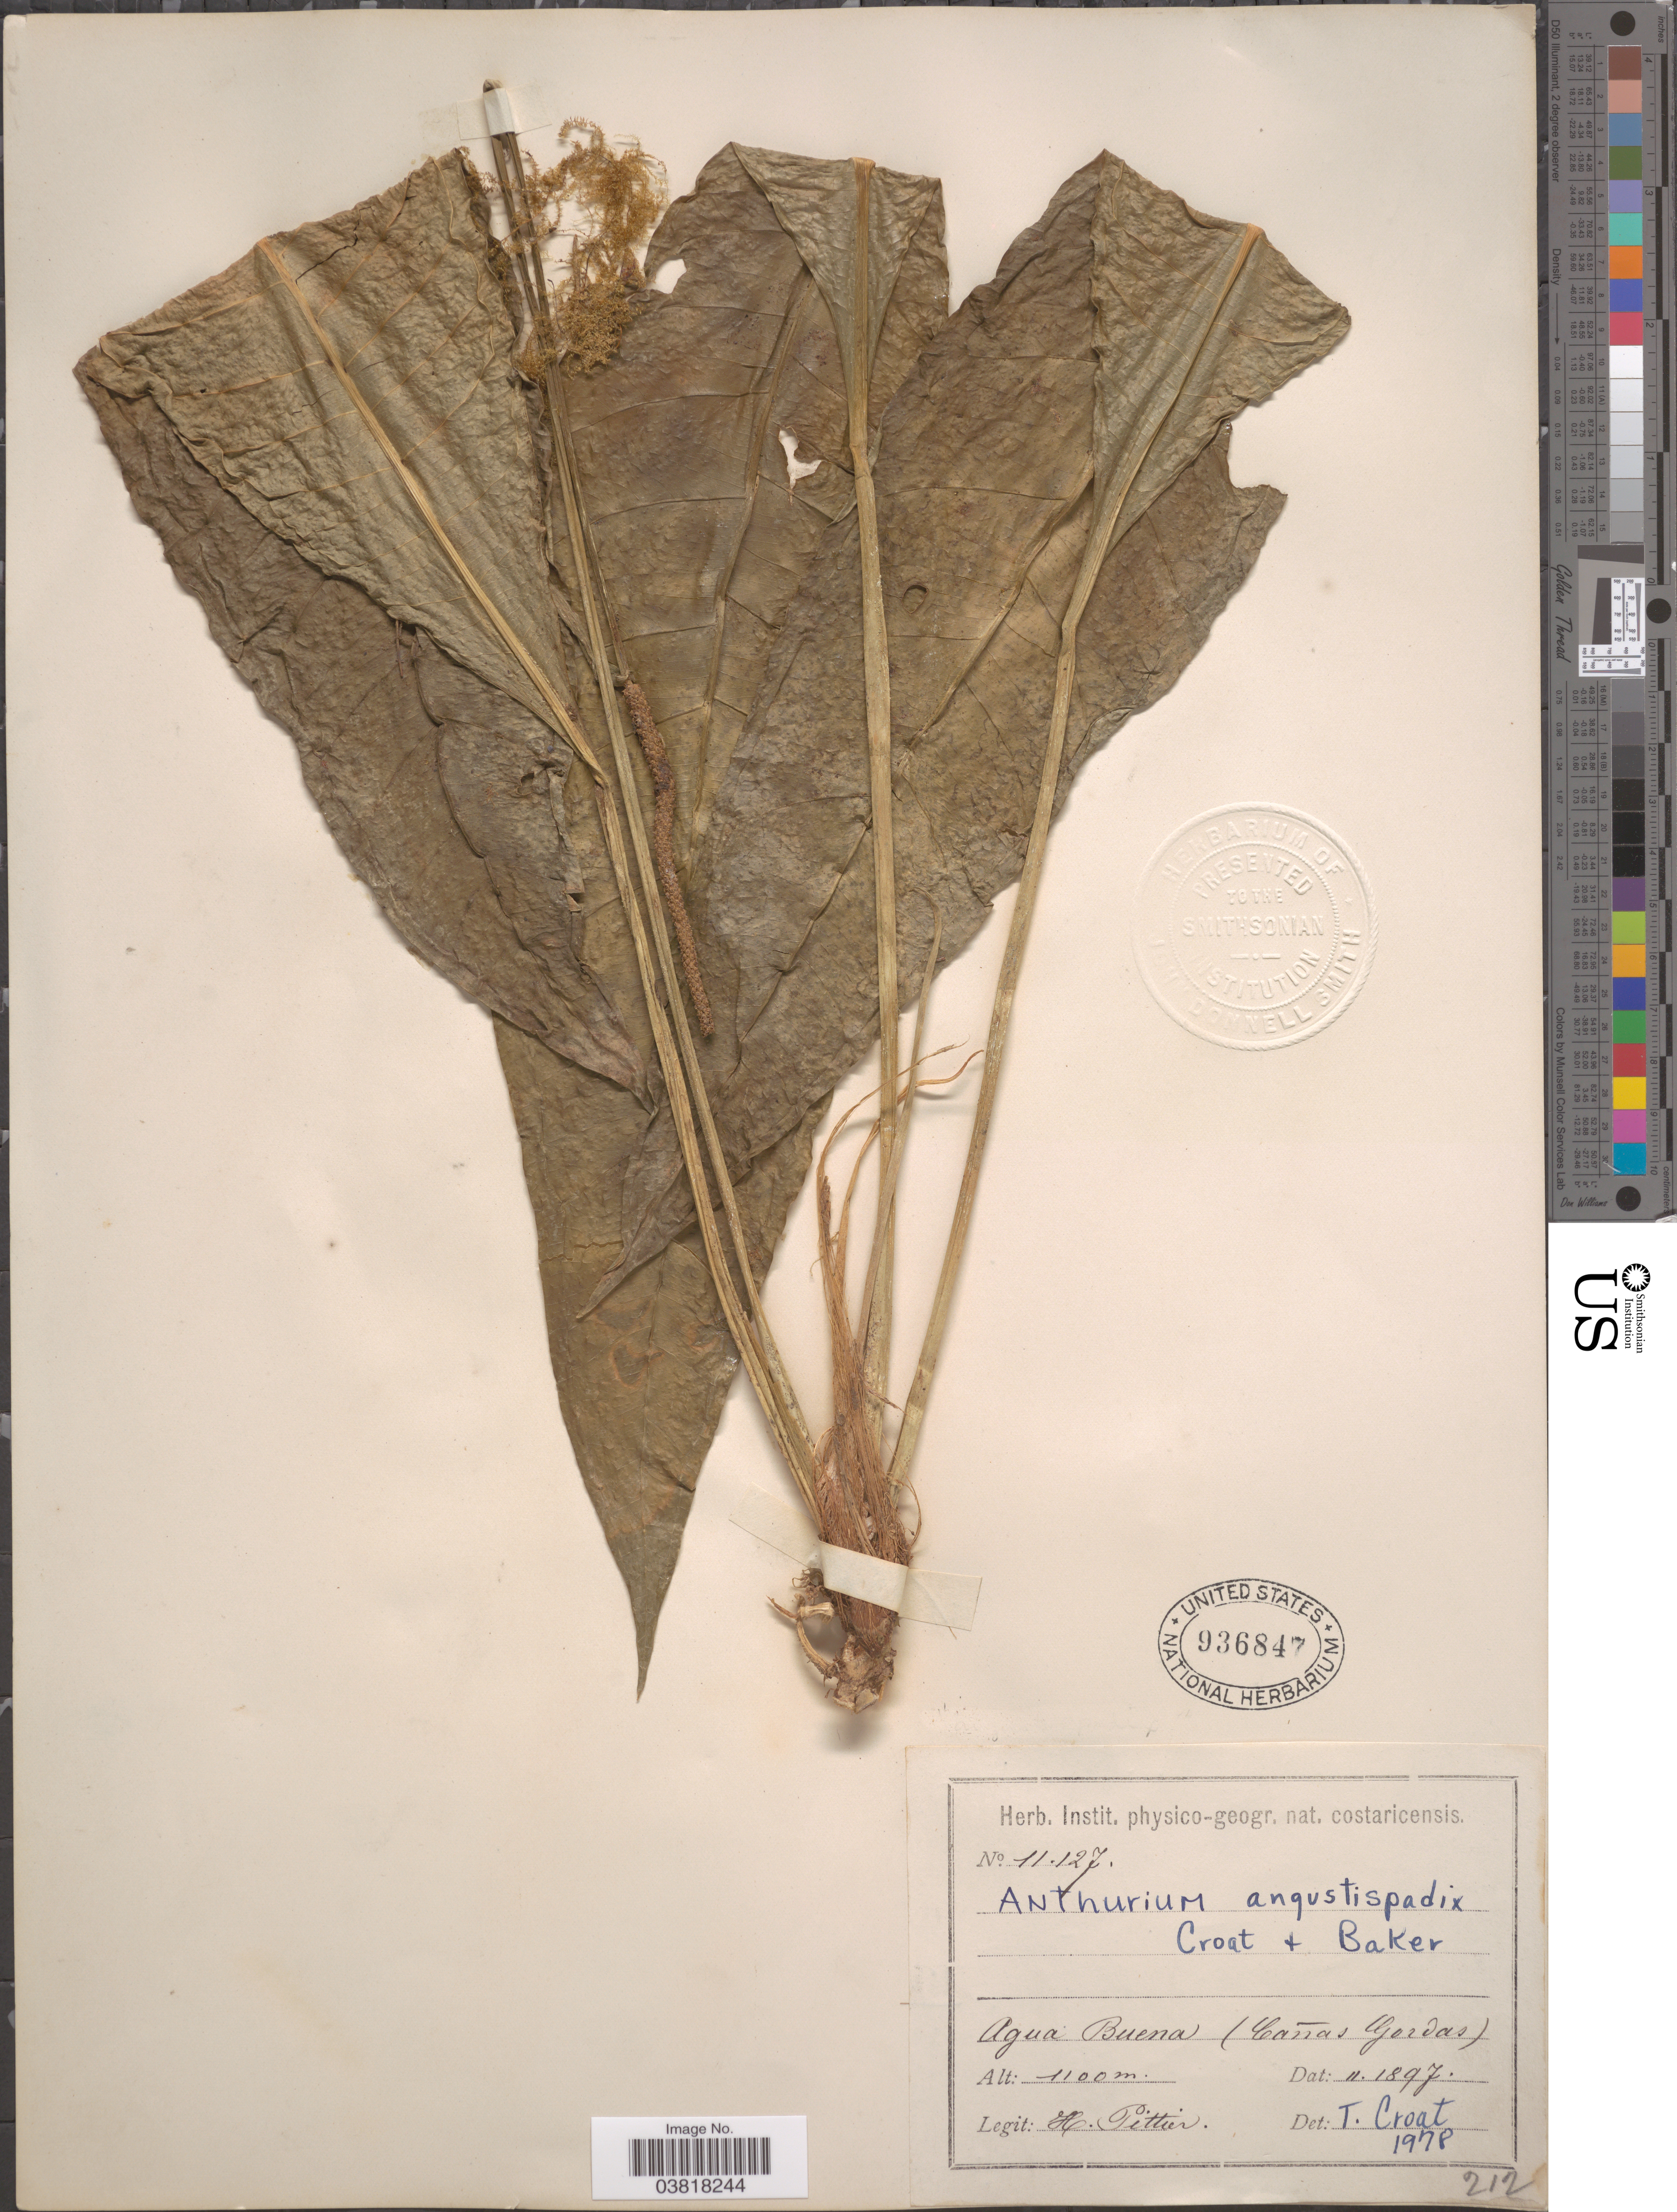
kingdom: Plantae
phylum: Tracheophyta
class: Liliopsida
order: Alismatales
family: Araceae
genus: Anthurium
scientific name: Anthurium angustispadix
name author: Croat & R.A. Baker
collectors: H. F. Pittier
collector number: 11127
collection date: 1897-02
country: Costa Rica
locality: Agua Buena (Cañas Gordas).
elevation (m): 1100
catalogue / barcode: US 936847